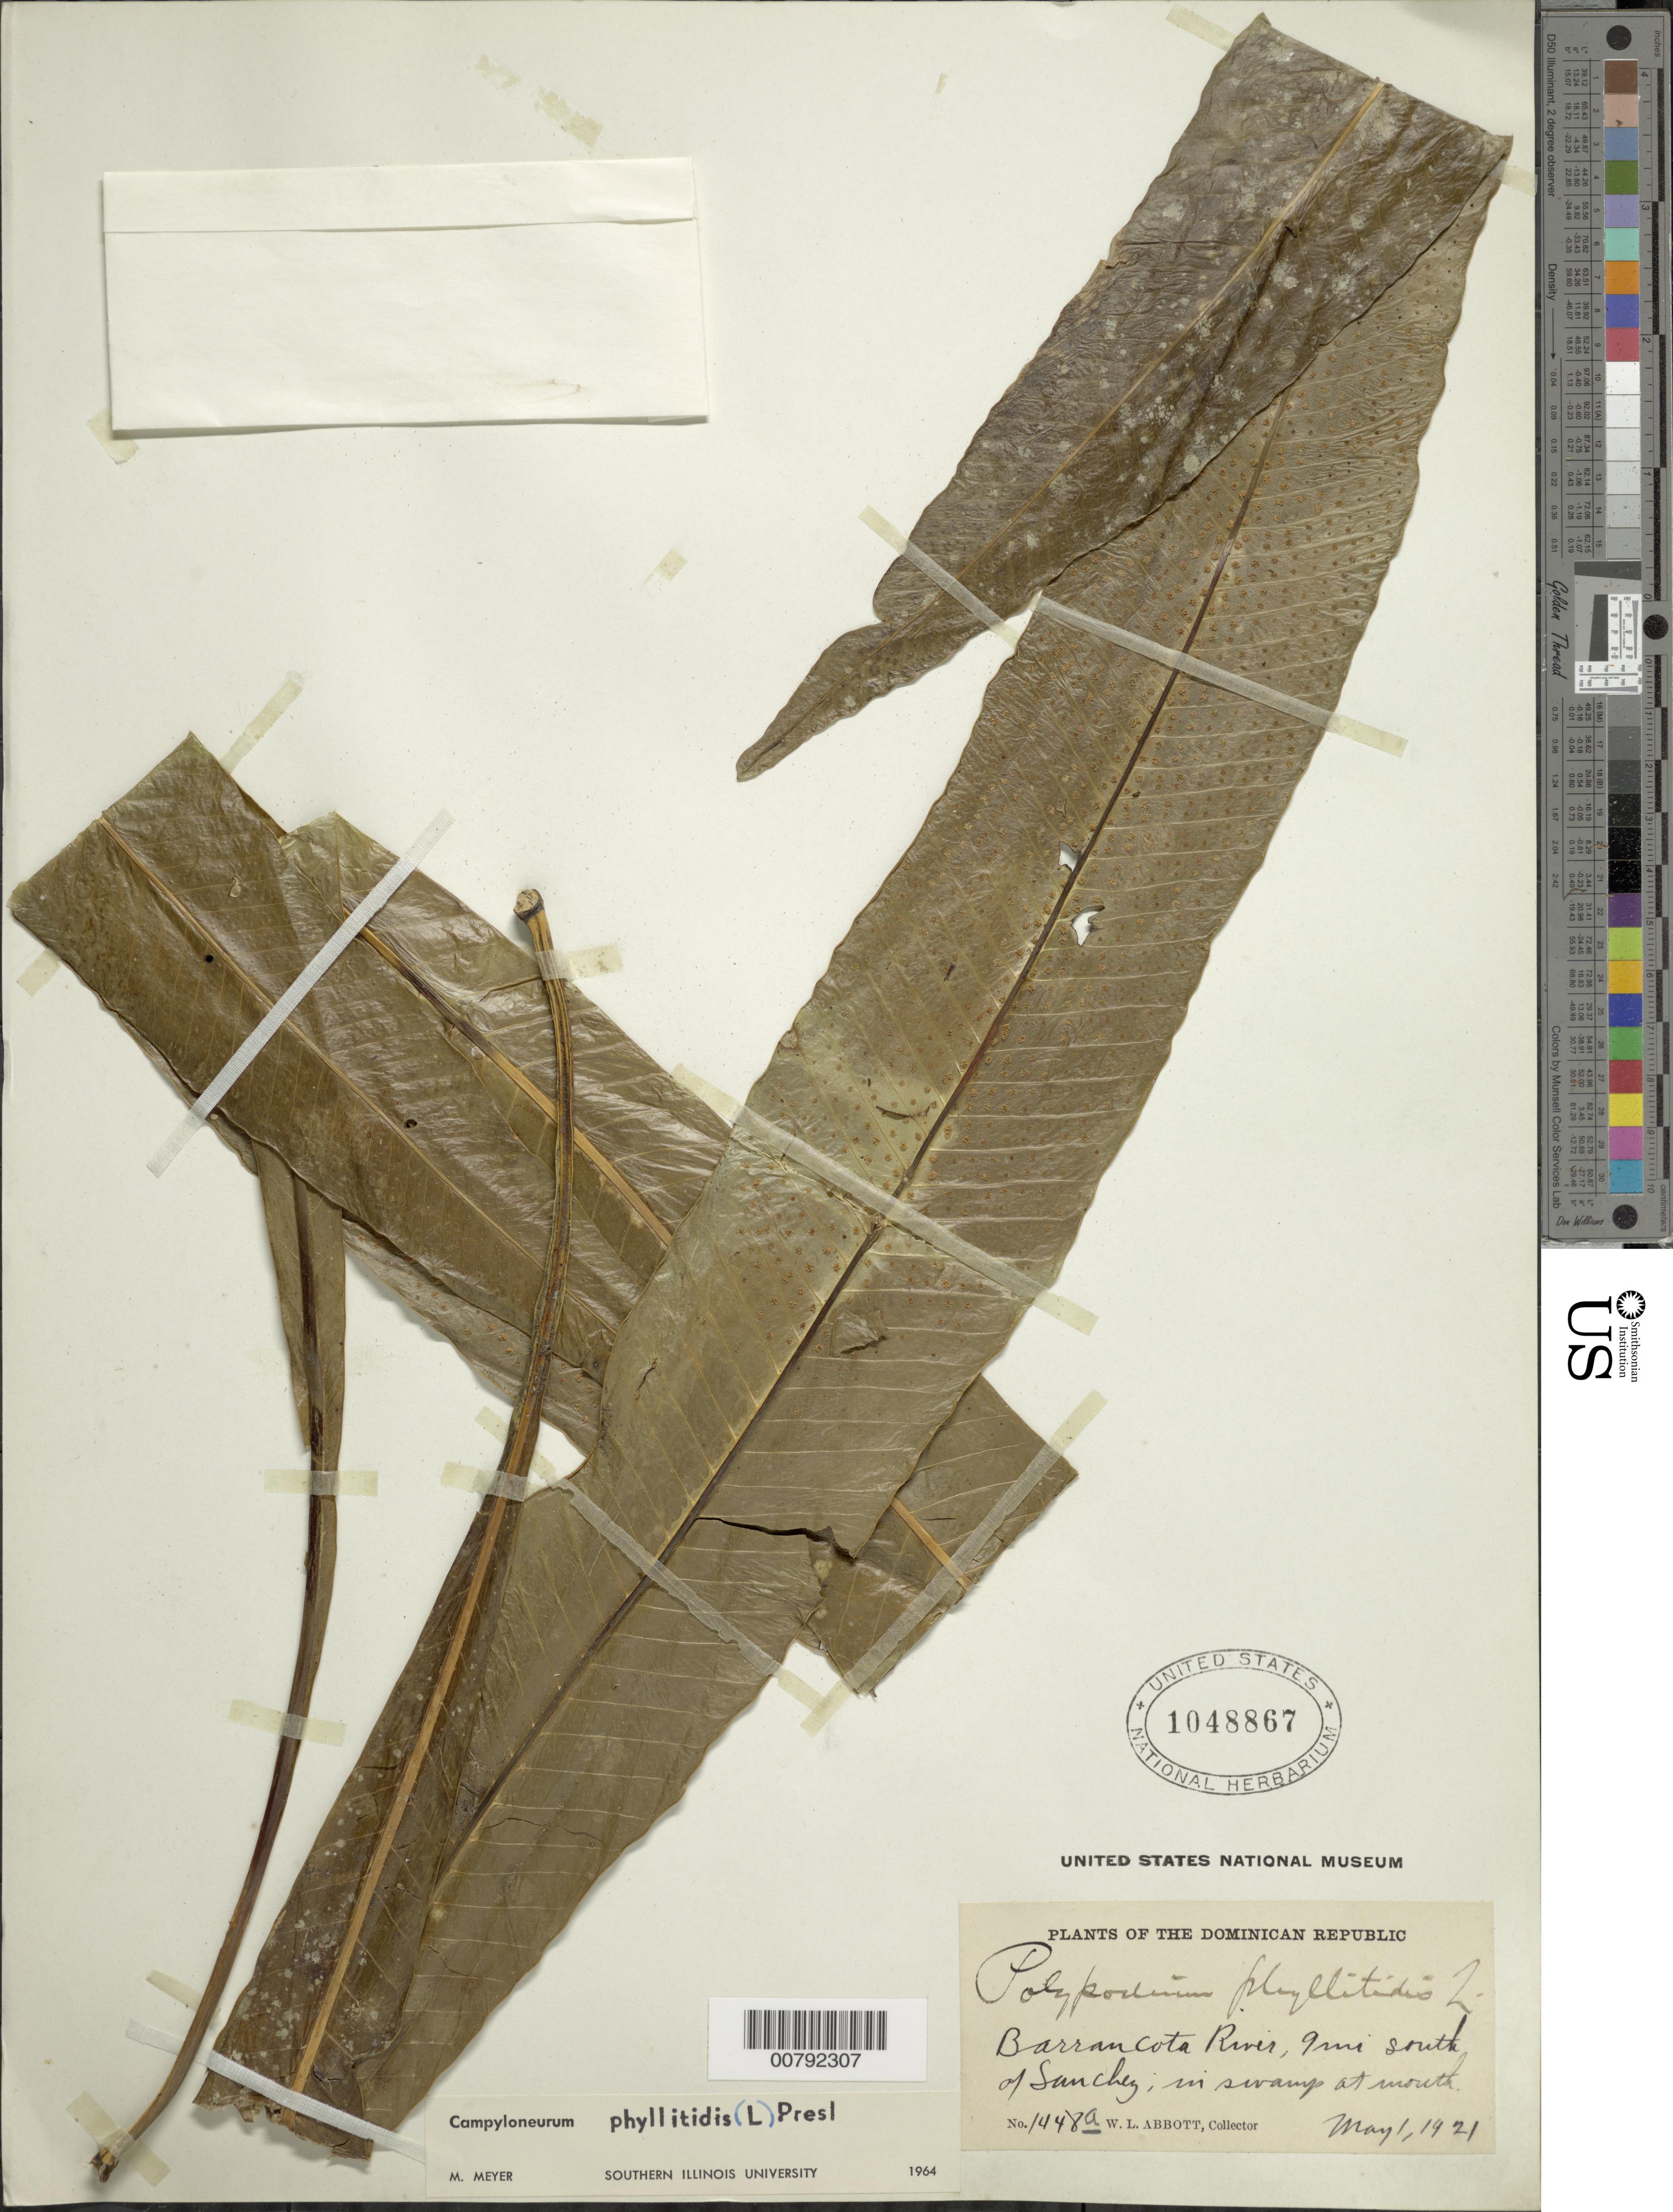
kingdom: Plantae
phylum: Tracheophyta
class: Polypodiopsida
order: Polypodiales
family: Polypodiaceae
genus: Campyloneurum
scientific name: Campyloneurum phyllitidis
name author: (L.) C. Presl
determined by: Meyer, M.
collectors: W. L. Abbott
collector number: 1448a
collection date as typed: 01 May 1910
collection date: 1910-05-01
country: Dominican Republic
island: Hispaniola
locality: Barrancota River, 9 miles S of Sánchez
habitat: Swamp at mouth of river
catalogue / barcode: US 1048867